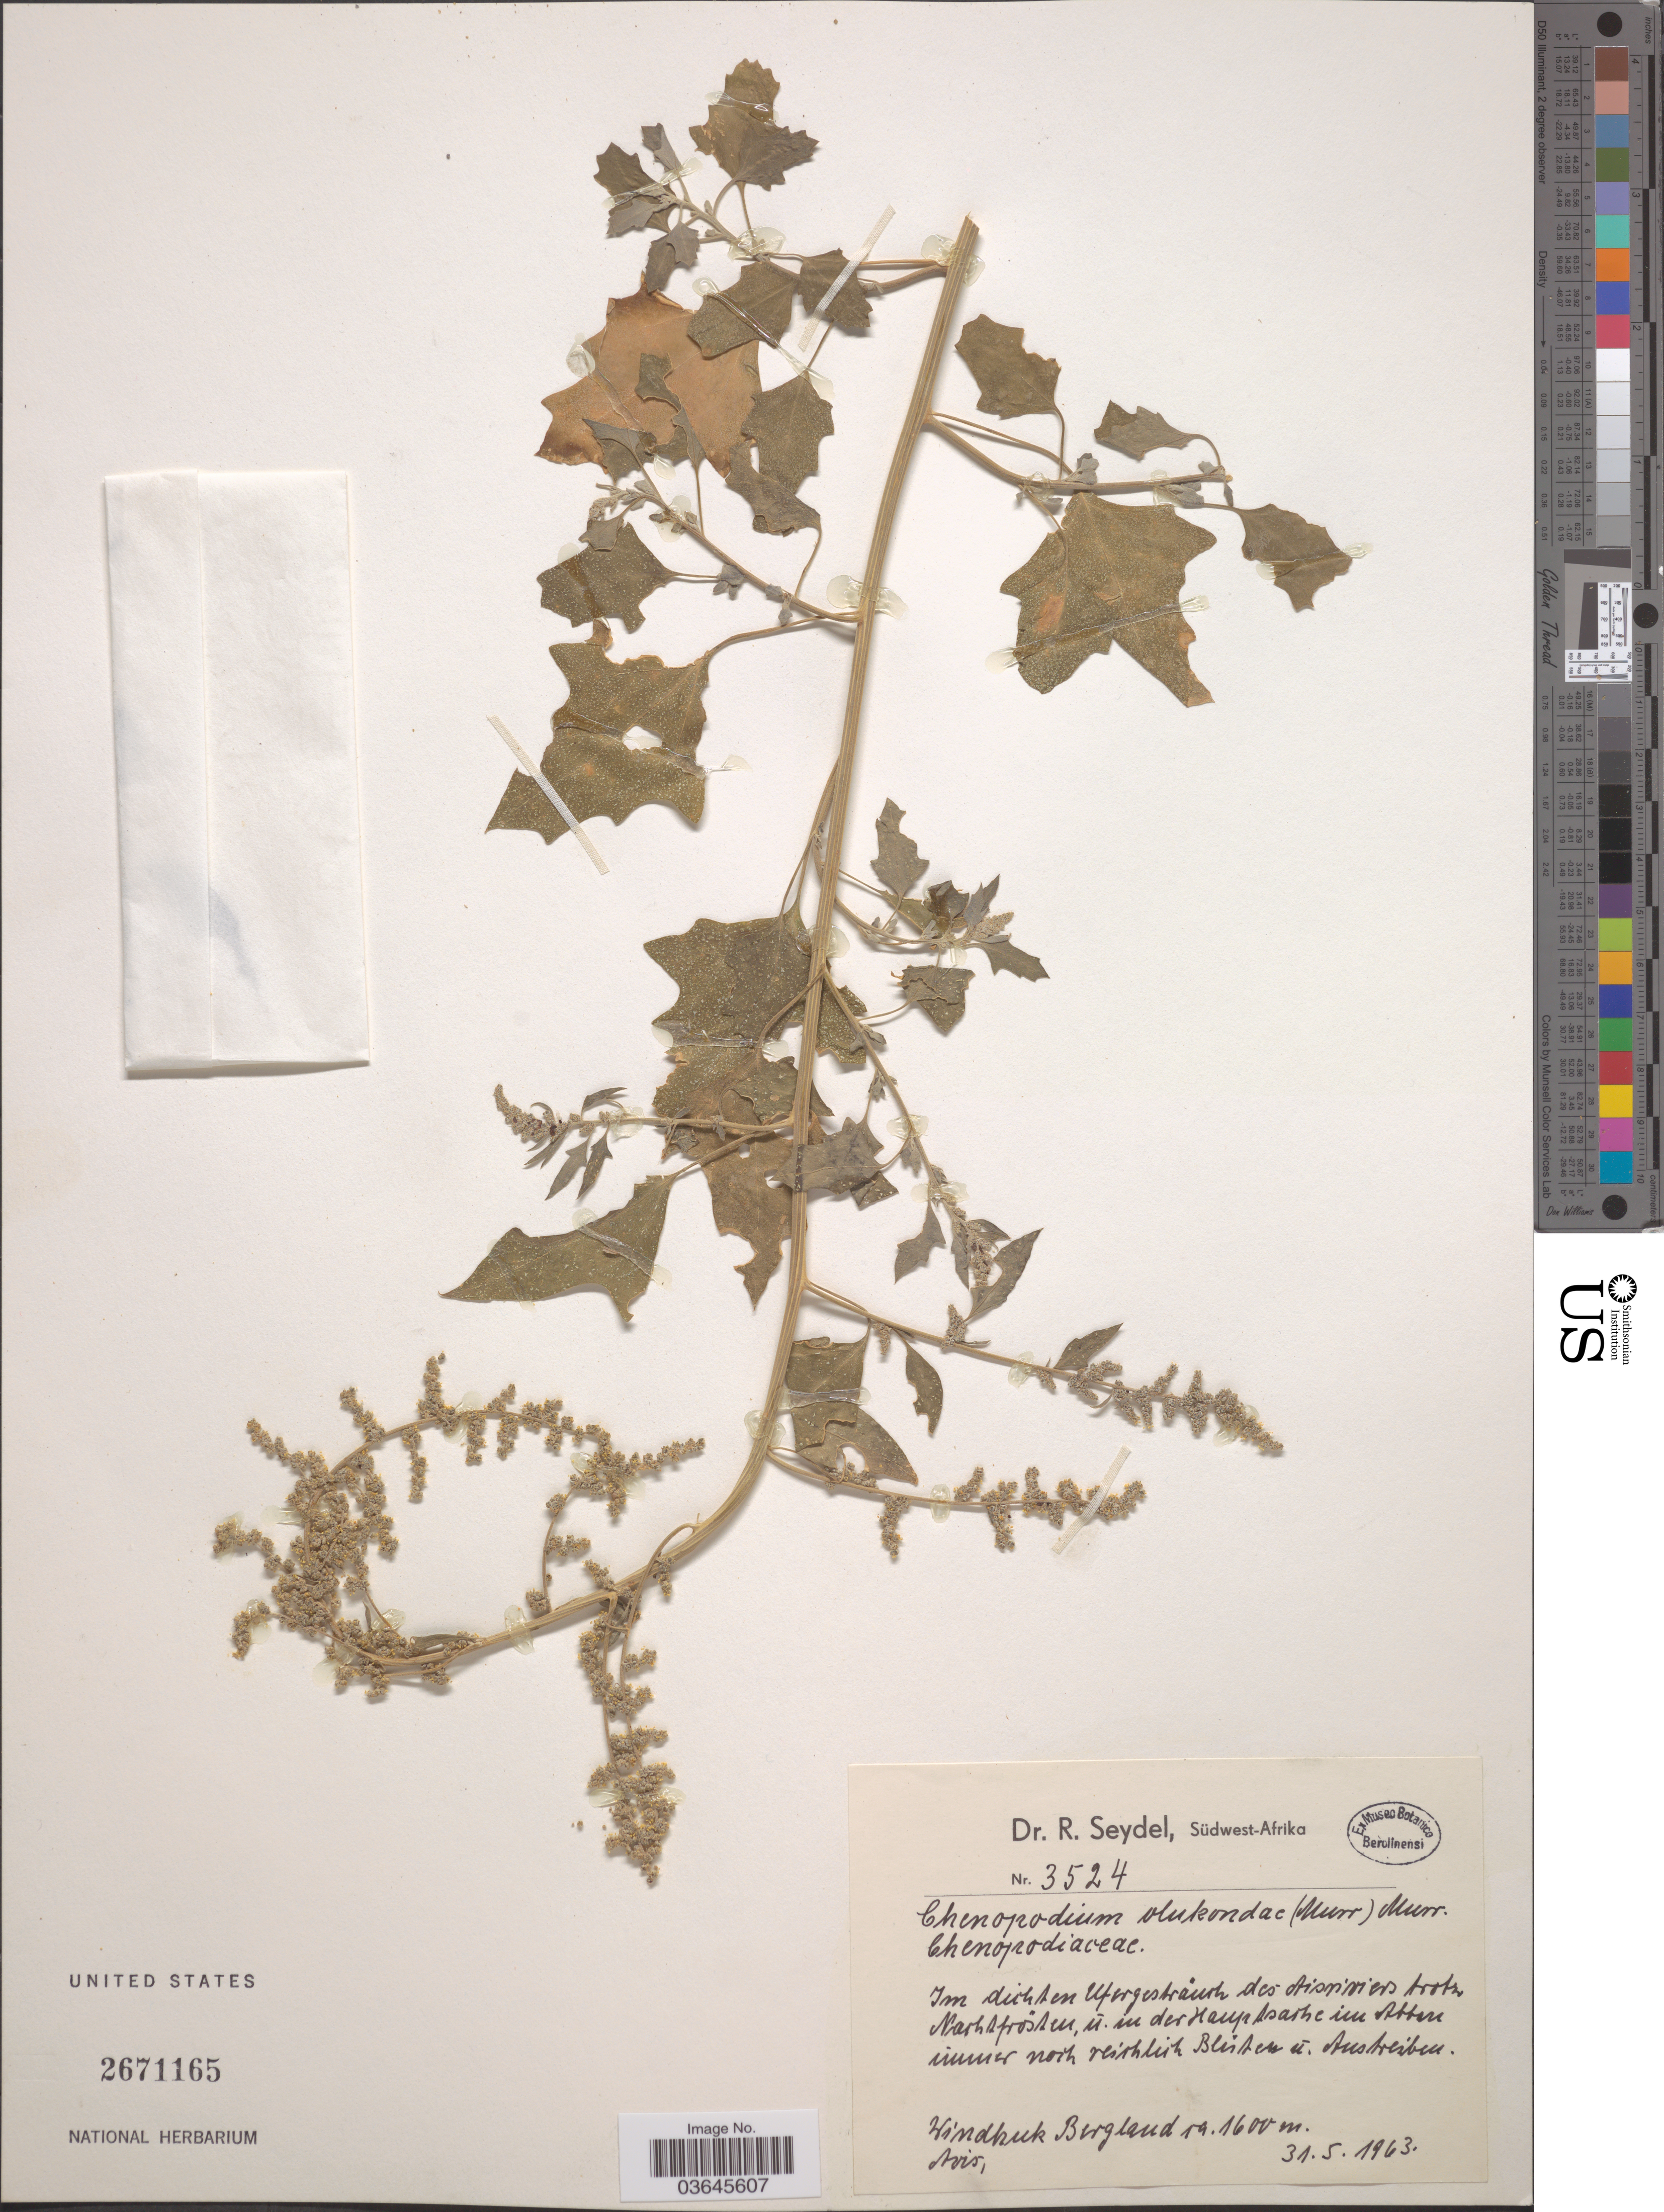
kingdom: Plantae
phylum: Tracheophyta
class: Magnoliopsida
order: Caryophyllales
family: Amaranthaceae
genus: Chenopodium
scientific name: Chenopodium olukondae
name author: Murr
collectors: R. Seydel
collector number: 3524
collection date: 1963-05-31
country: Namibia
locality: Südwest-Afrika. Windhuk Bergland. Avis.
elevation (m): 1600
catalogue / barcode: US 2671165